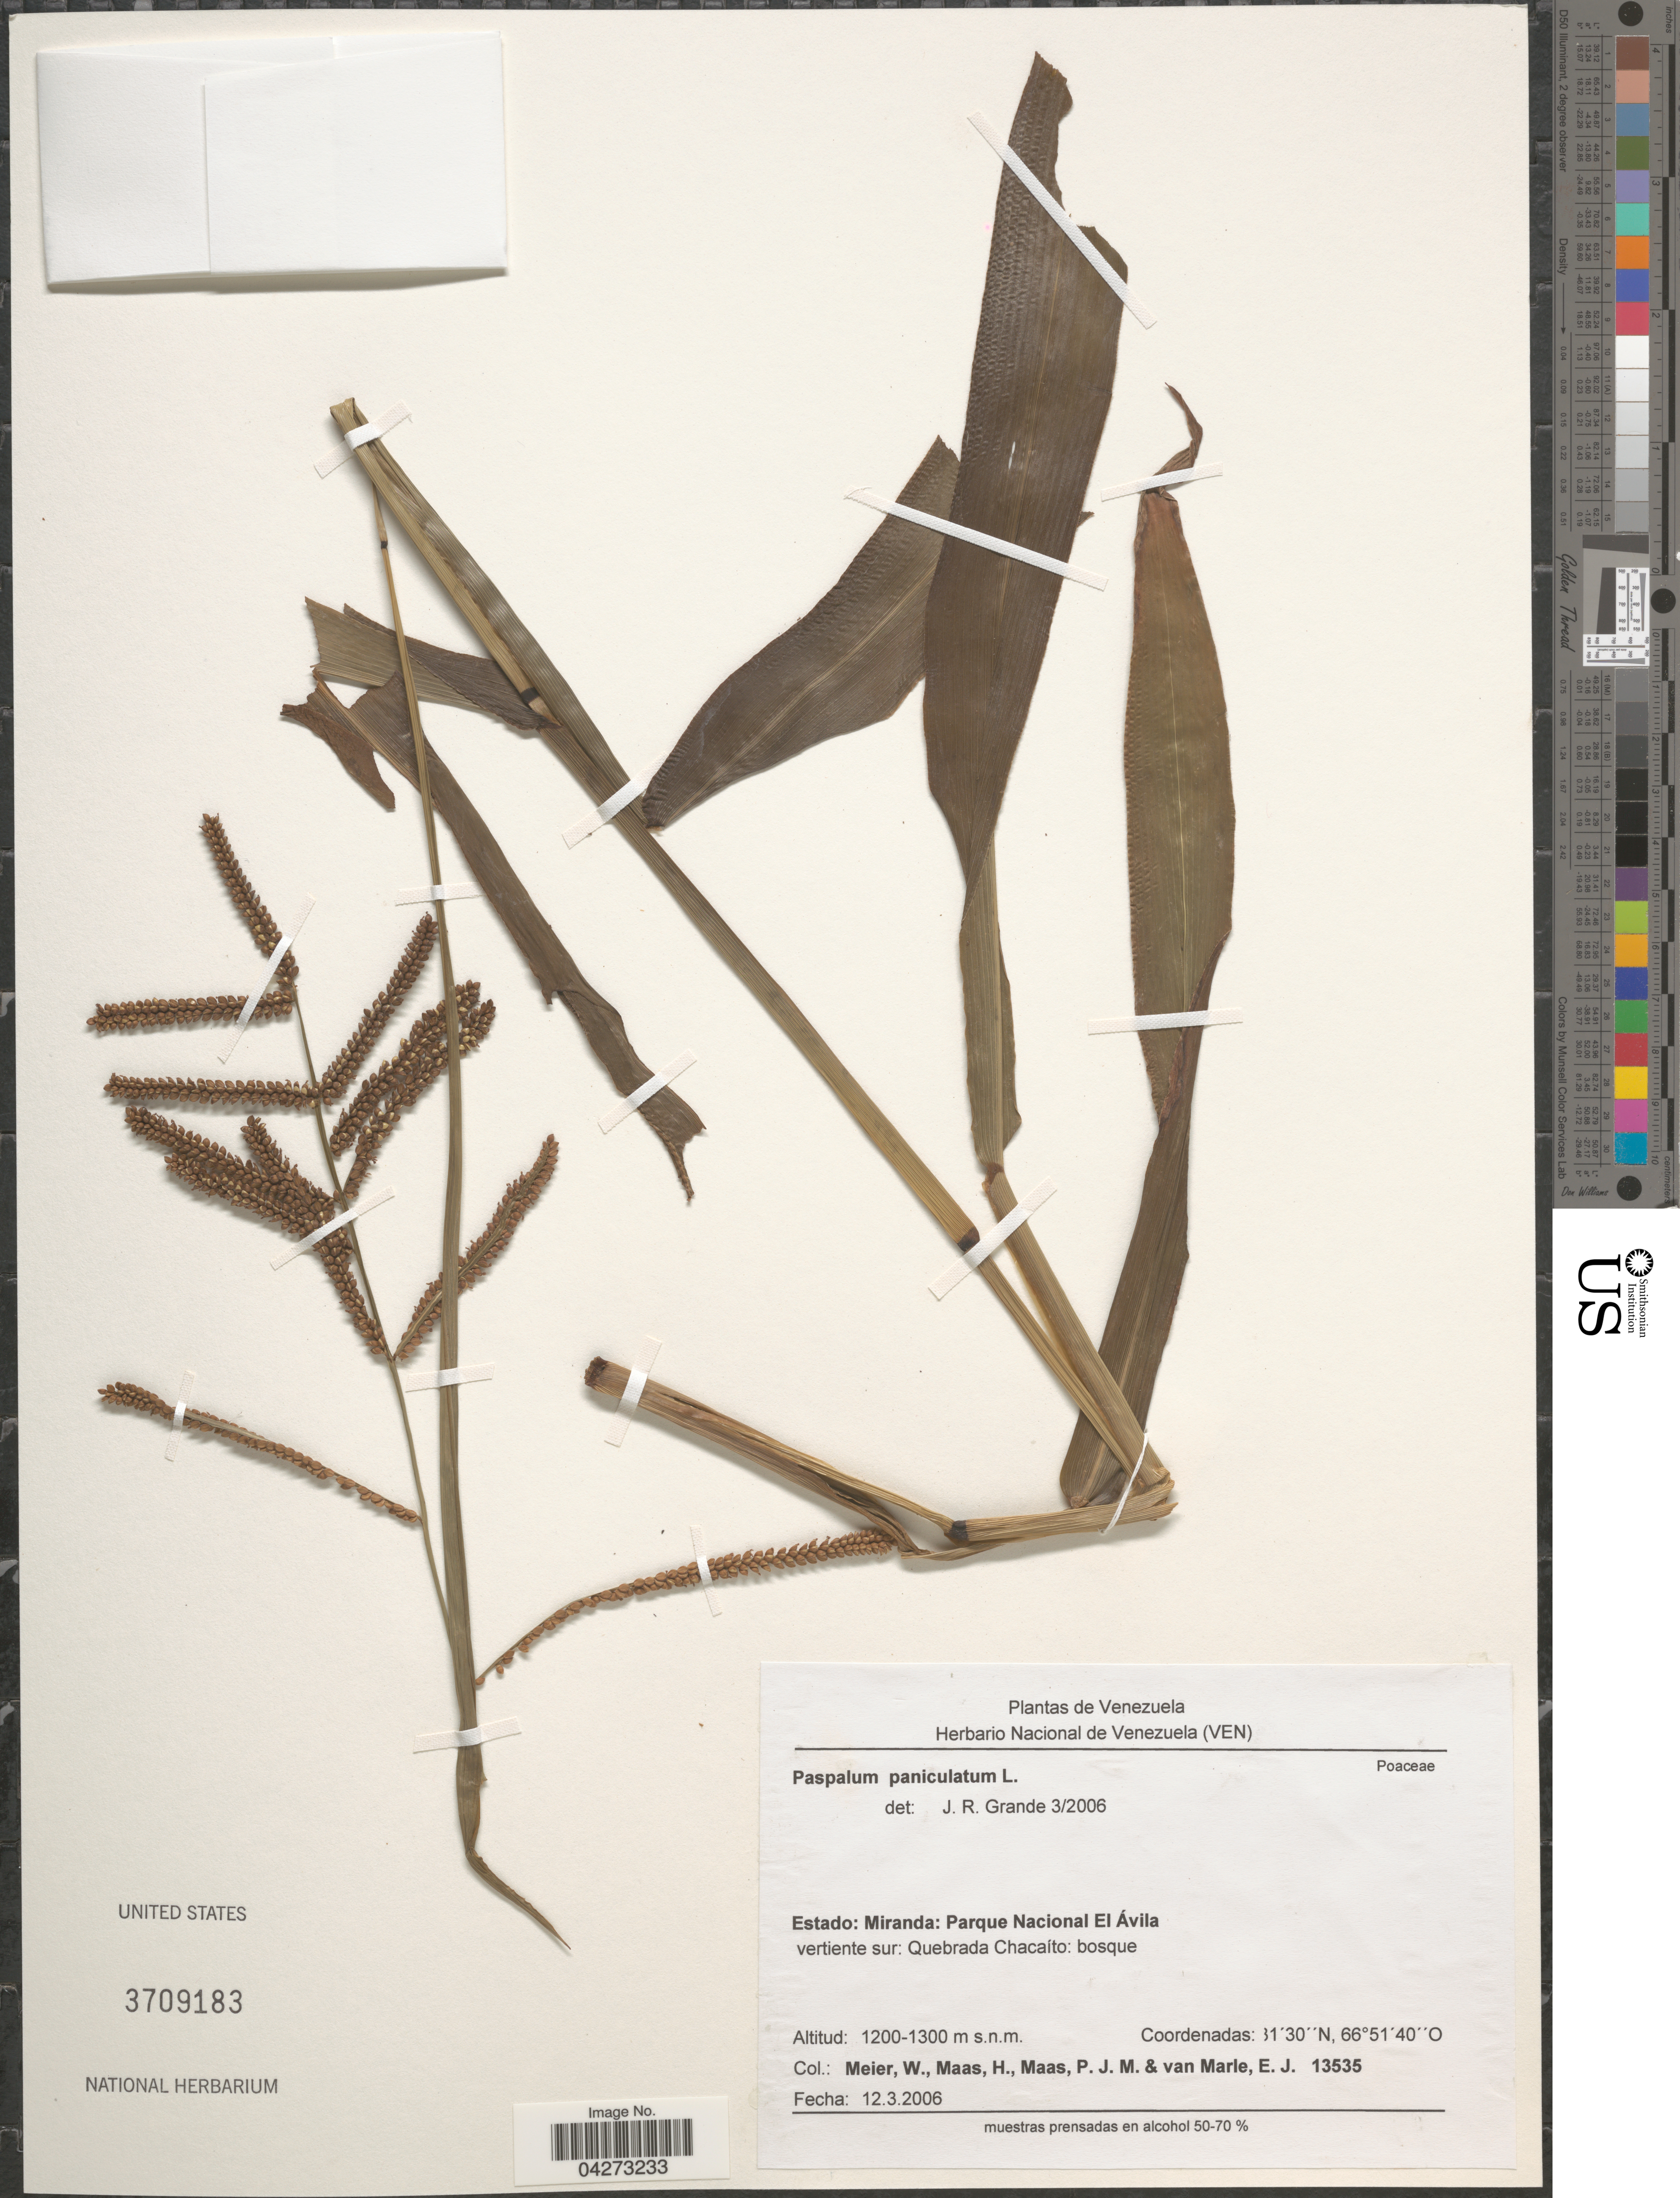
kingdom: Plantae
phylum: Tracheophyta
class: Liliopsida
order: Poales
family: Poaceae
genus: Paspalum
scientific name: Paspalum paniculatum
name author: L.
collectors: W. Meier, H. Maas, P. Maas & E. Marle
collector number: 13535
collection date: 2006-03-12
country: Venezuela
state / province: Miranda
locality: Parque Nacional El Ávila vertiente sur: Quebrada Chacaíto.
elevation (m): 1200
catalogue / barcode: US 3709183